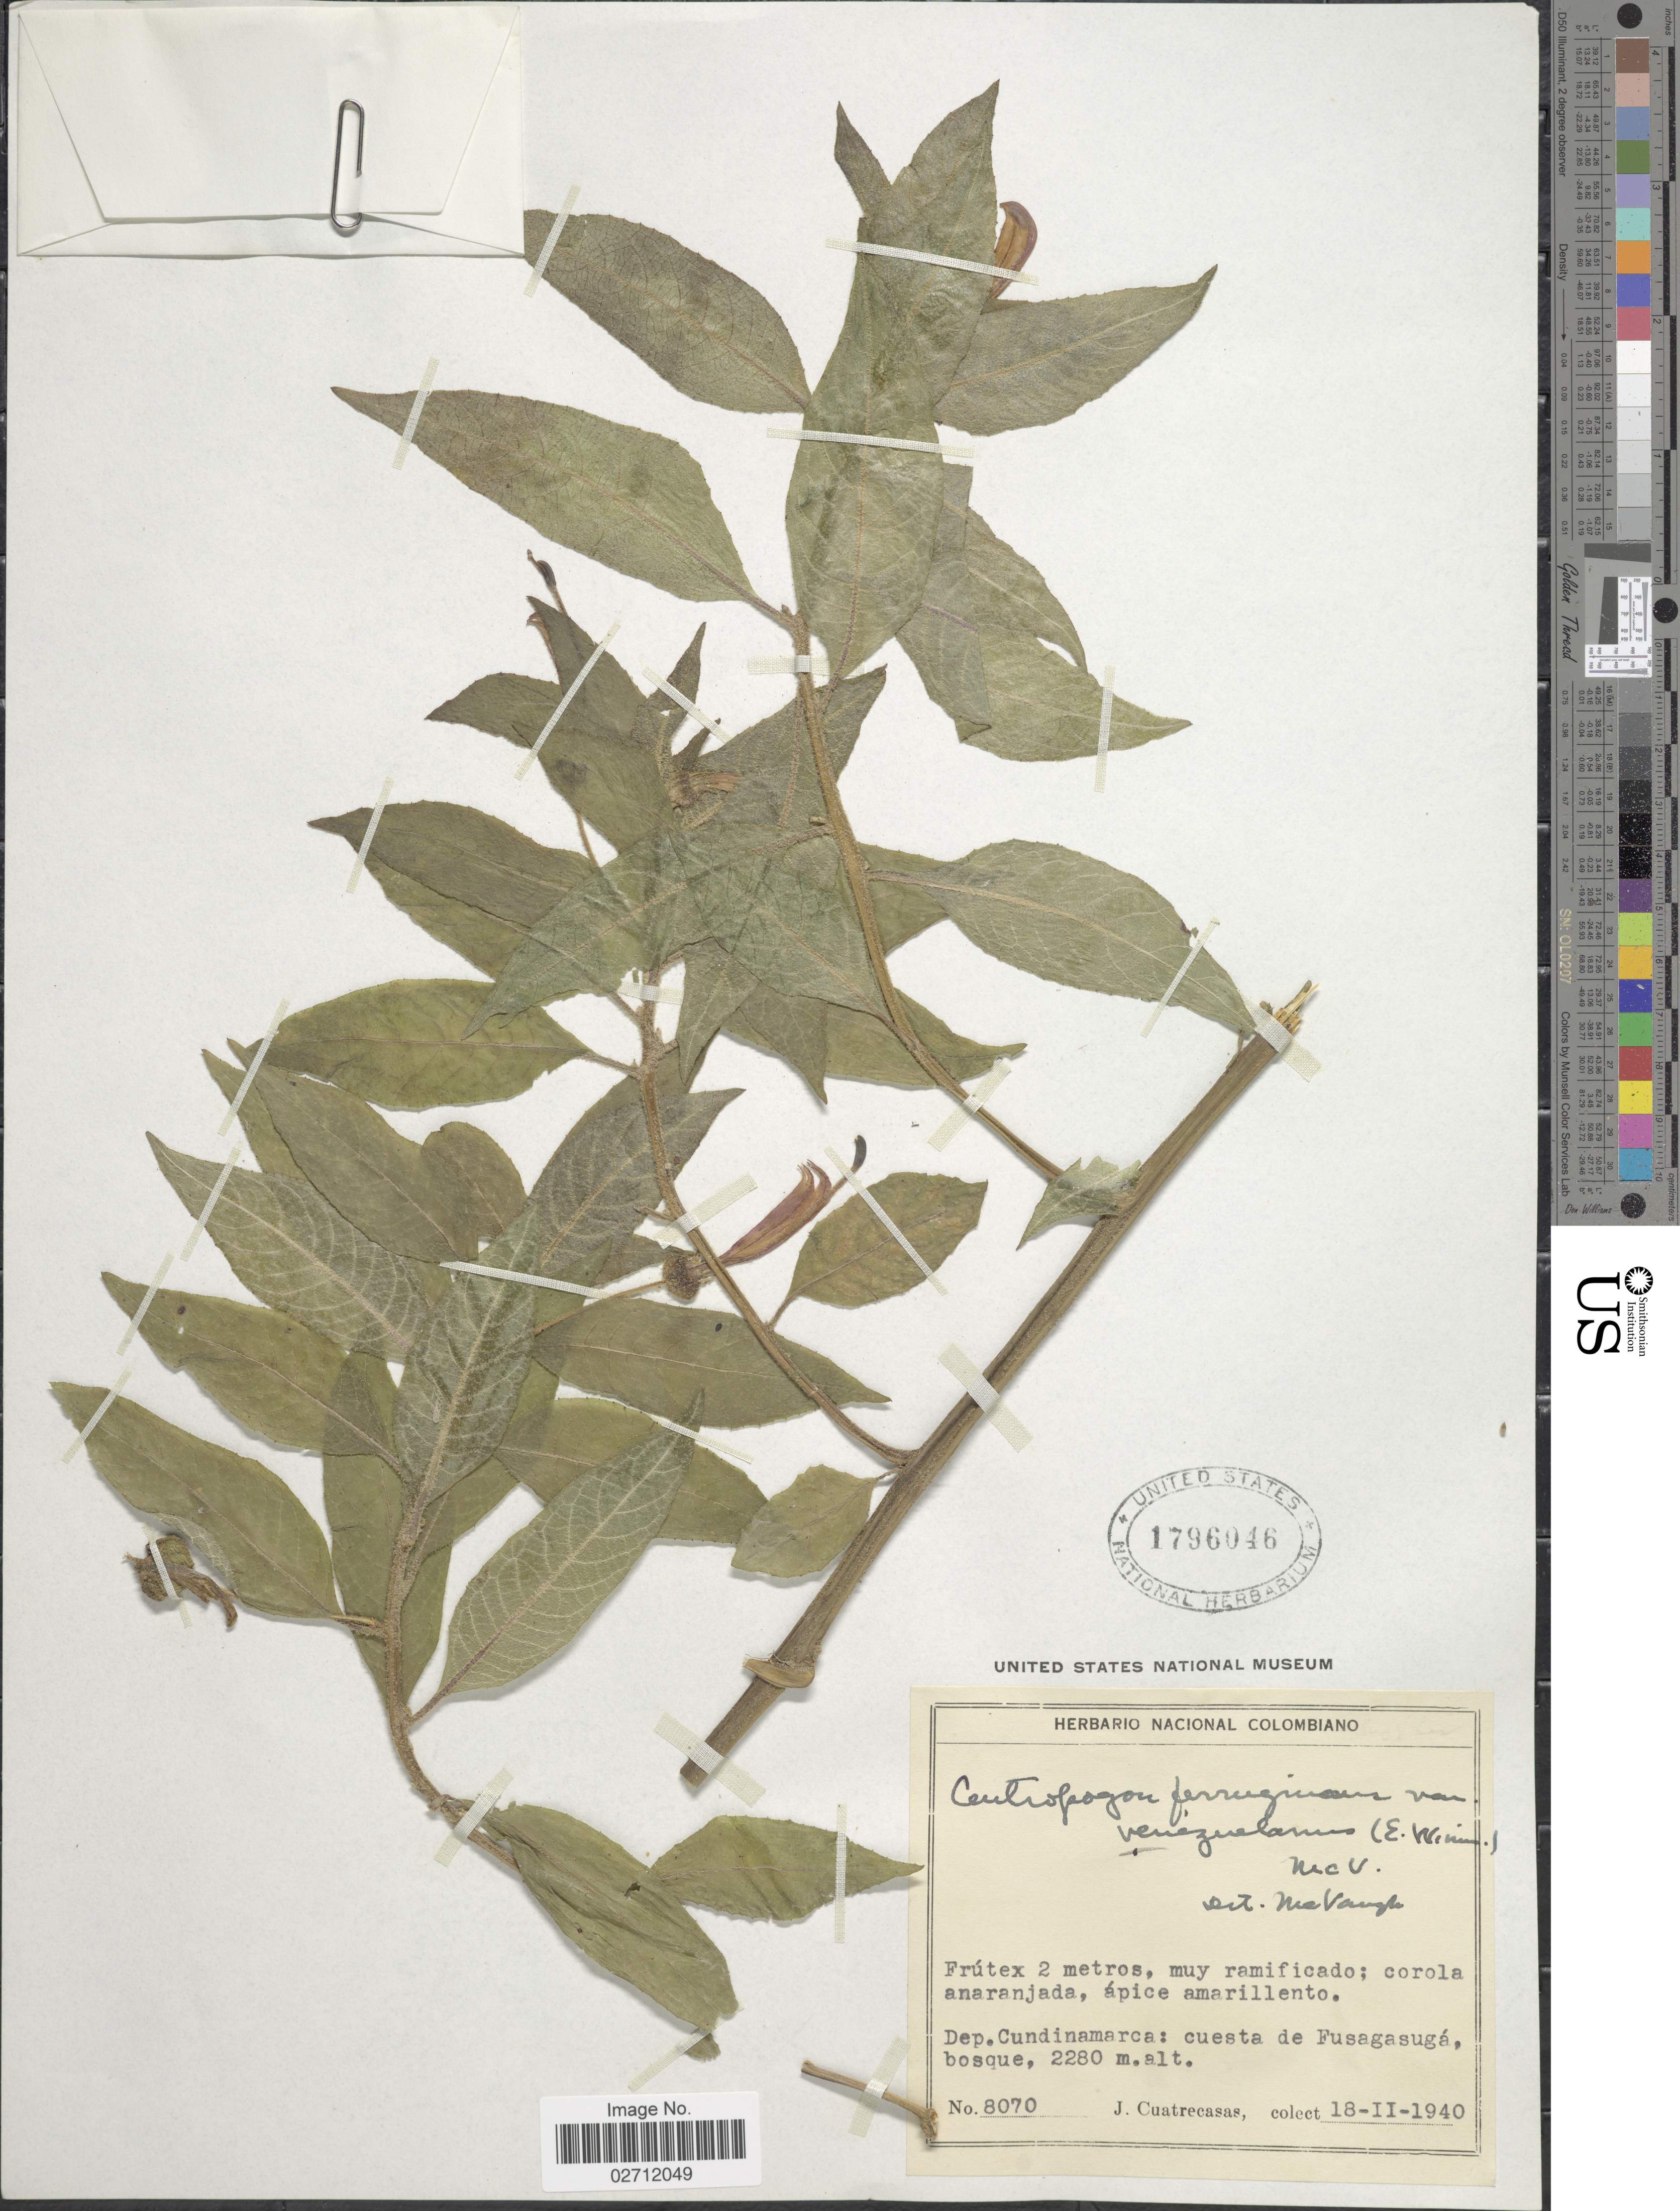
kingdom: Plantae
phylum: Tracheophyta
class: Magnoliopsida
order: Asterales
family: Campanulaceae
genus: Centropogon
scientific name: Centropogon ferrugineus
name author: (L. f.) Gleason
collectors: J. Cuatrecasas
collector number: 8070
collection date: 1940-02-18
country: Colombia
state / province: Cundinamarca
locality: Cuesta de Fusagasuga.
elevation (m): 2280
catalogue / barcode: US 1796046